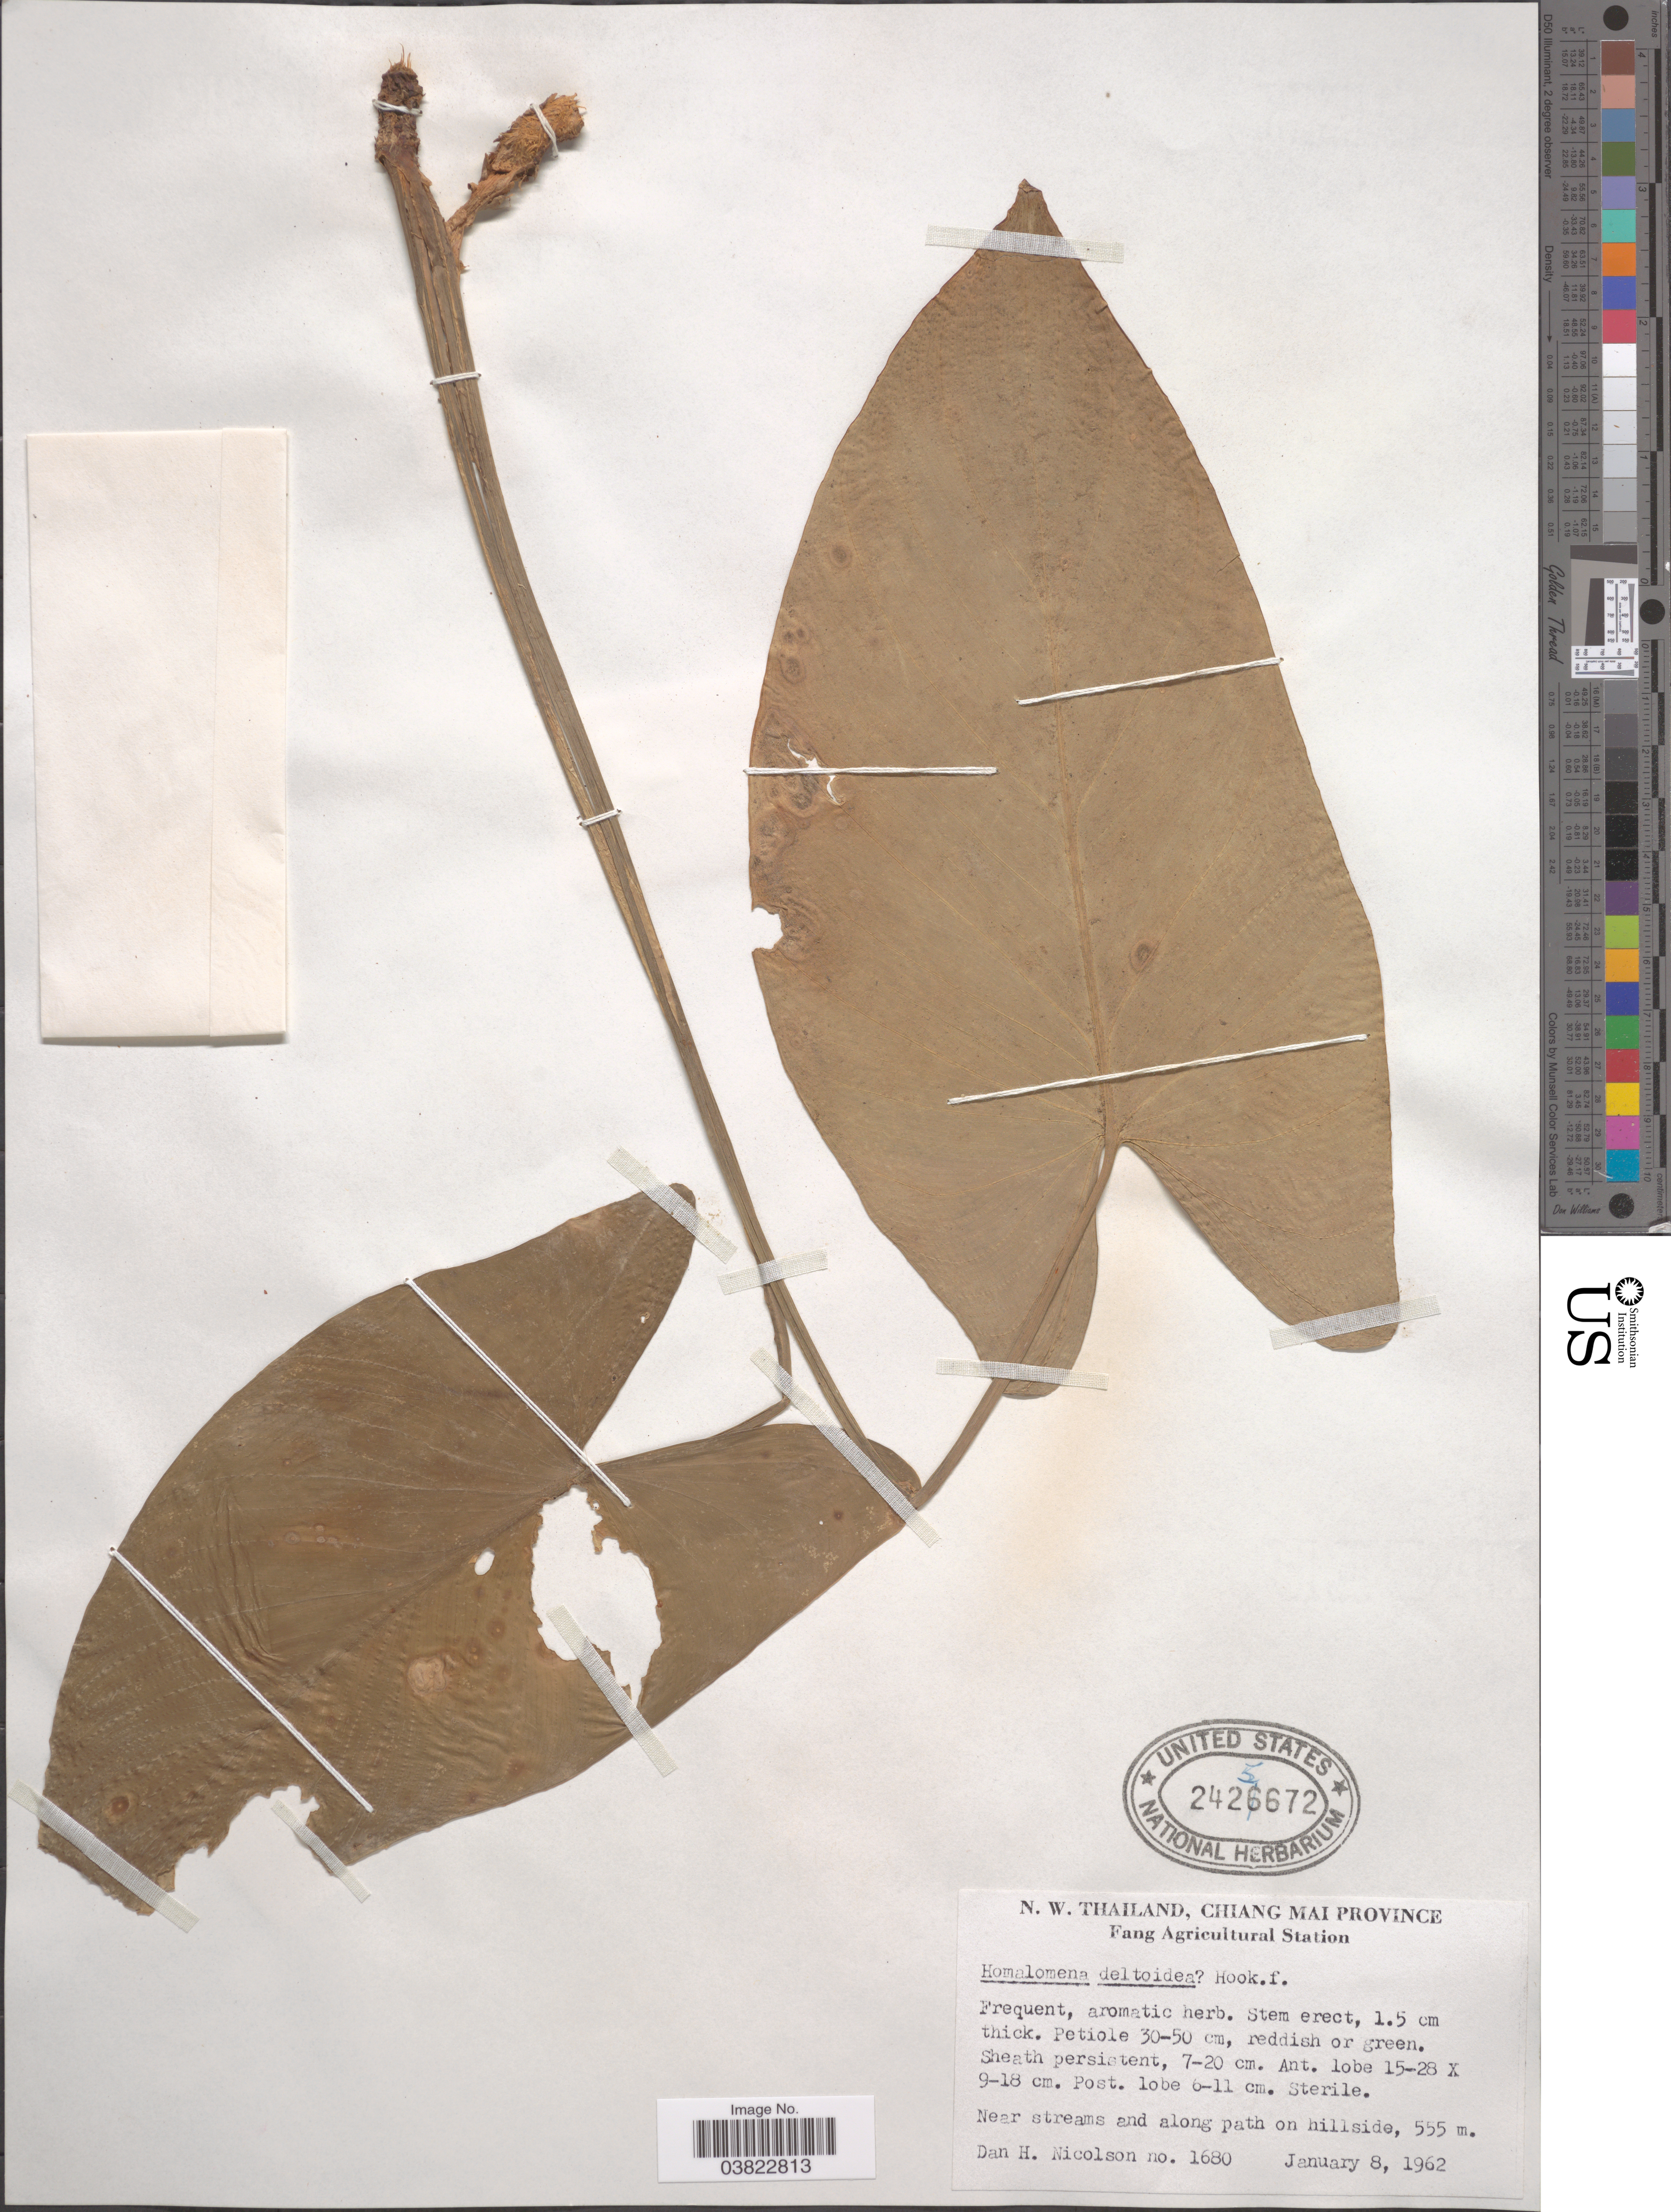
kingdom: Plantae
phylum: Tracheophyta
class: Liliopsida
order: Alismatales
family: Araceae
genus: Homalomena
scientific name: Homalomena deltoidea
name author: Hook. f.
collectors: D. H. Nicolson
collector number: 1680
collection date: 1962-11-08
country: Thailand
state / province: Chiang Mai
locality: N. W. Thailand. Fang Agricultural Station. Near streams and along path on hillside.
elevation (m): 555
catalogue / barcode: US 2425672